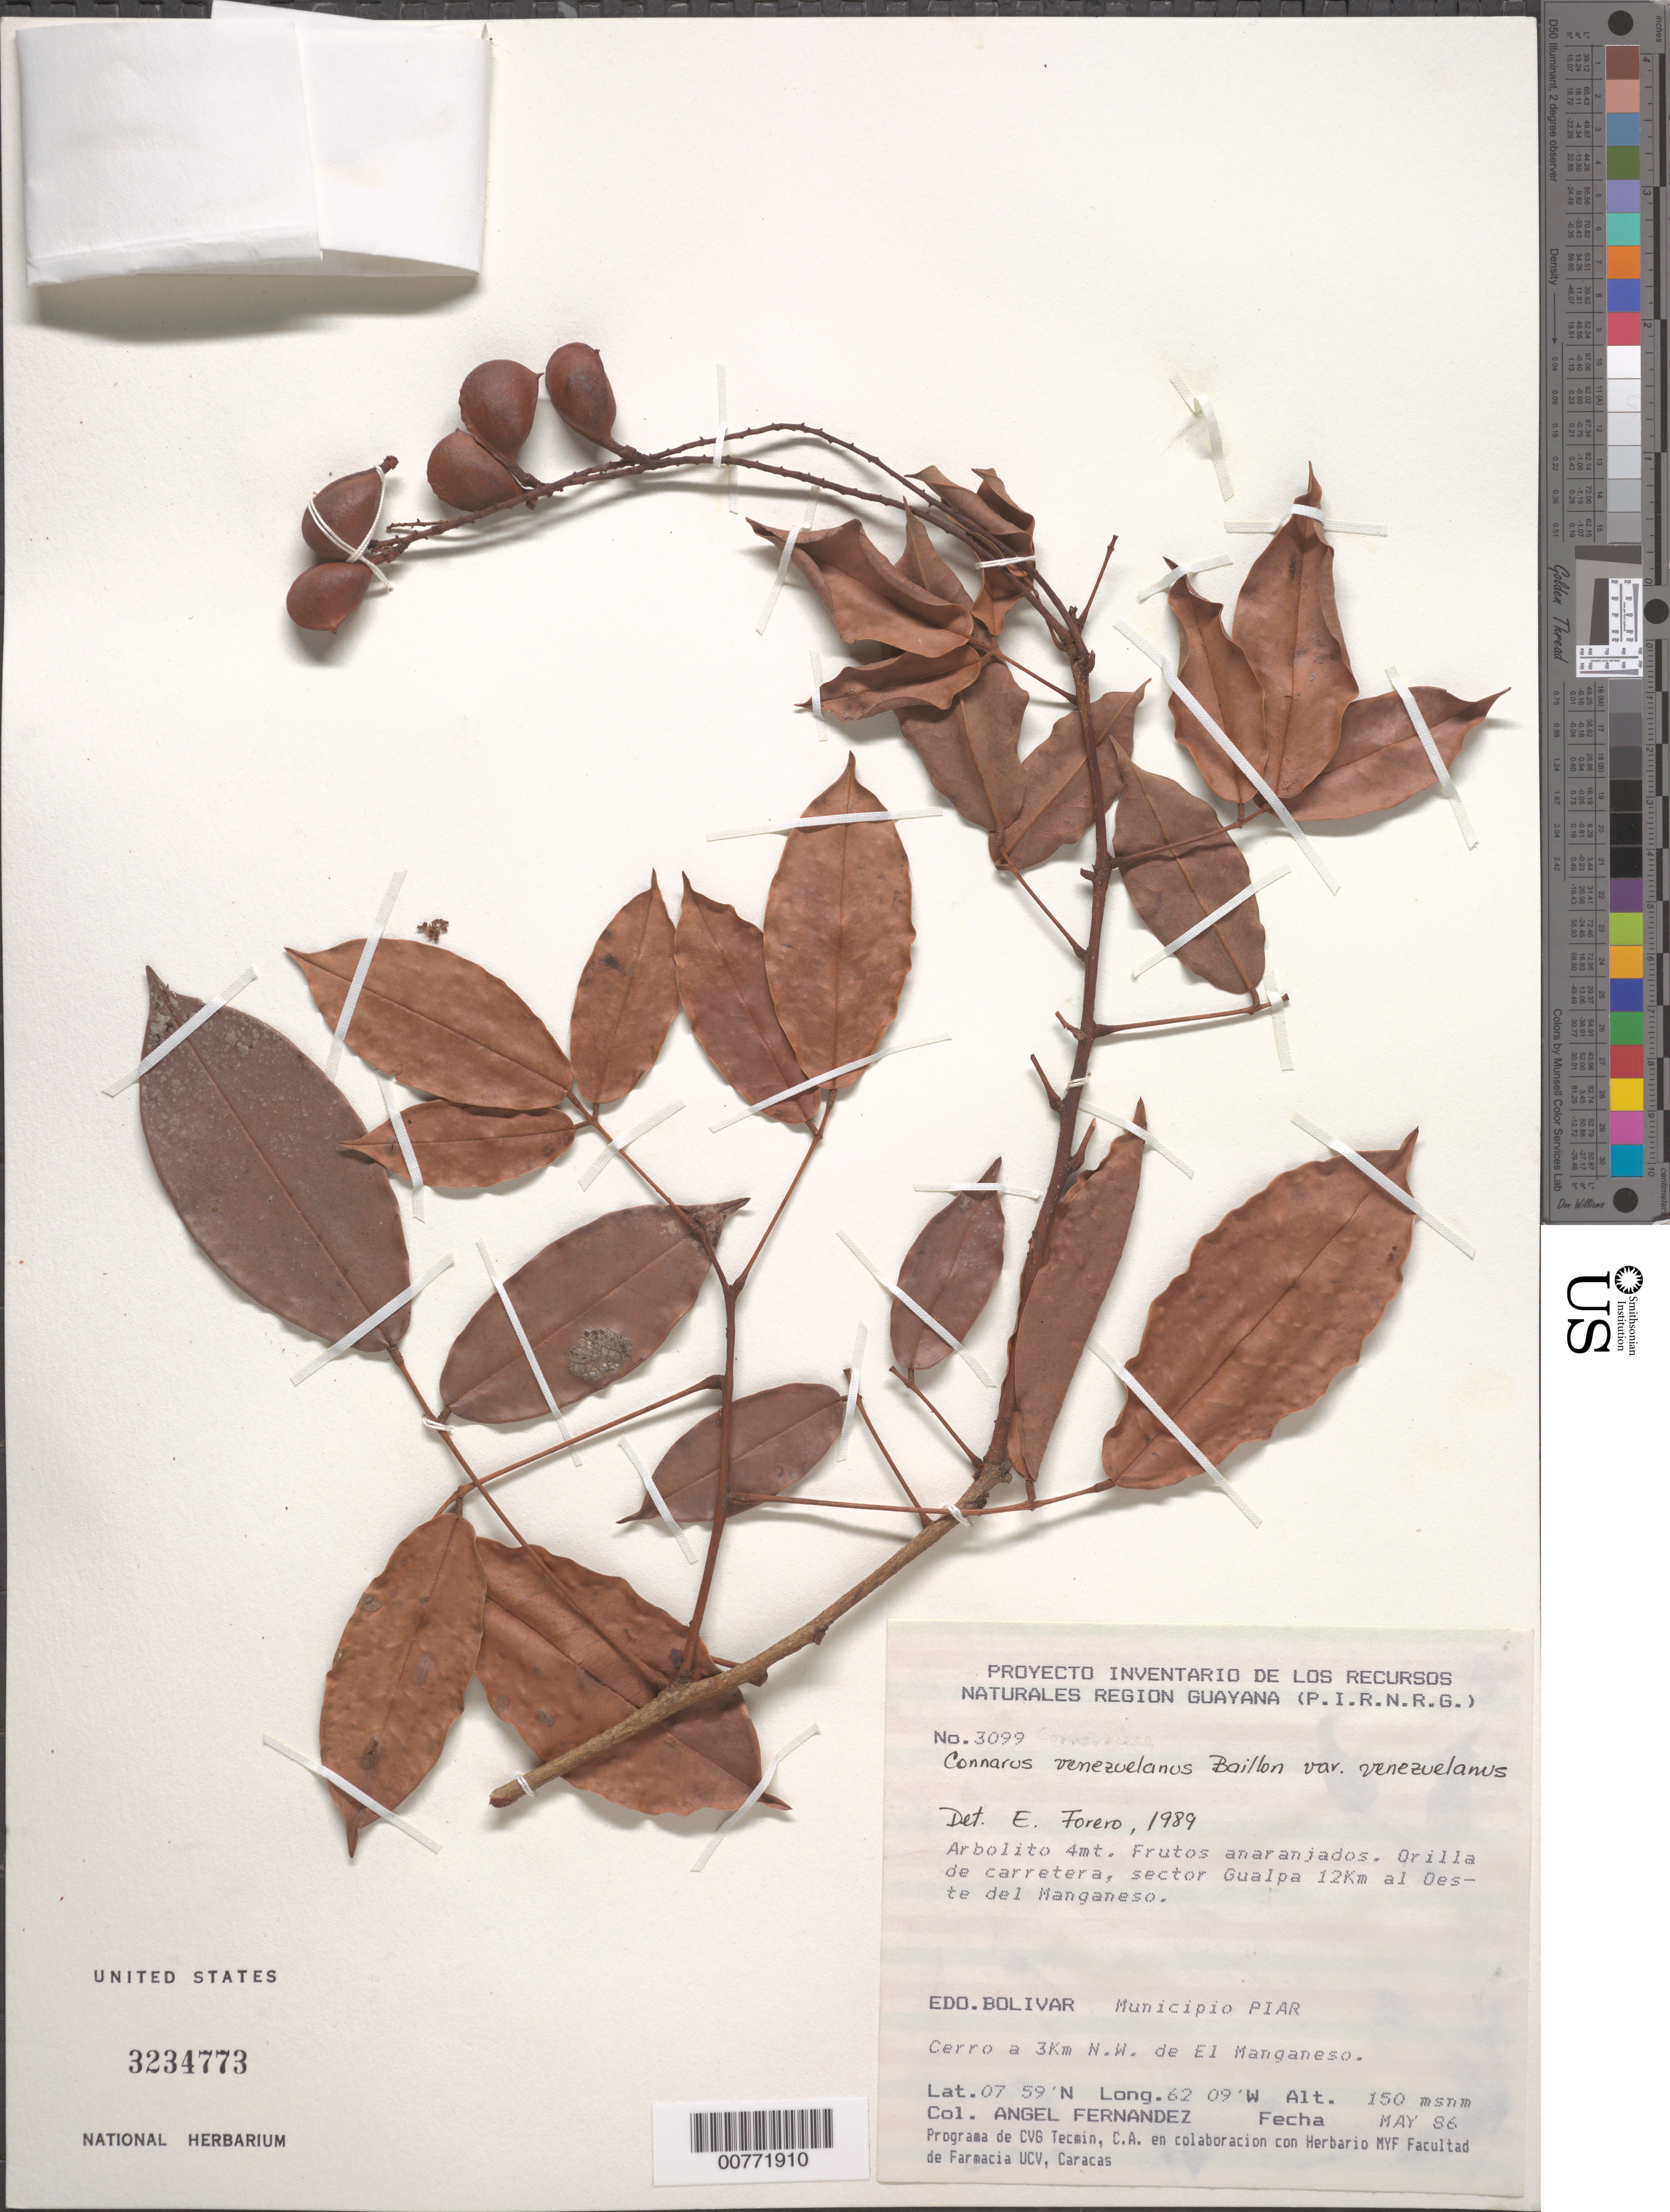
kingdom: Plantae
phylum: Tracheophyta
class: Magnoliopsida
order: Oxalidales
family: Connaraceae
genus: Connarus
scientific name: Connarus venezuelanus var. venezuelanus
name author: Baill.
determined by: Forero, E.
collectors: A. Fernández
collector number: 3099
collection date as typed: May-86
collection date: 1986-05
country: Venezuela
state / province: Bolívar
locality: Mun. Piar, 12 km W El Manganeso, Sector Gualpa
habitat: Orilla de carretera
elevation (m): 150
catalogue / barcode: US 3234773